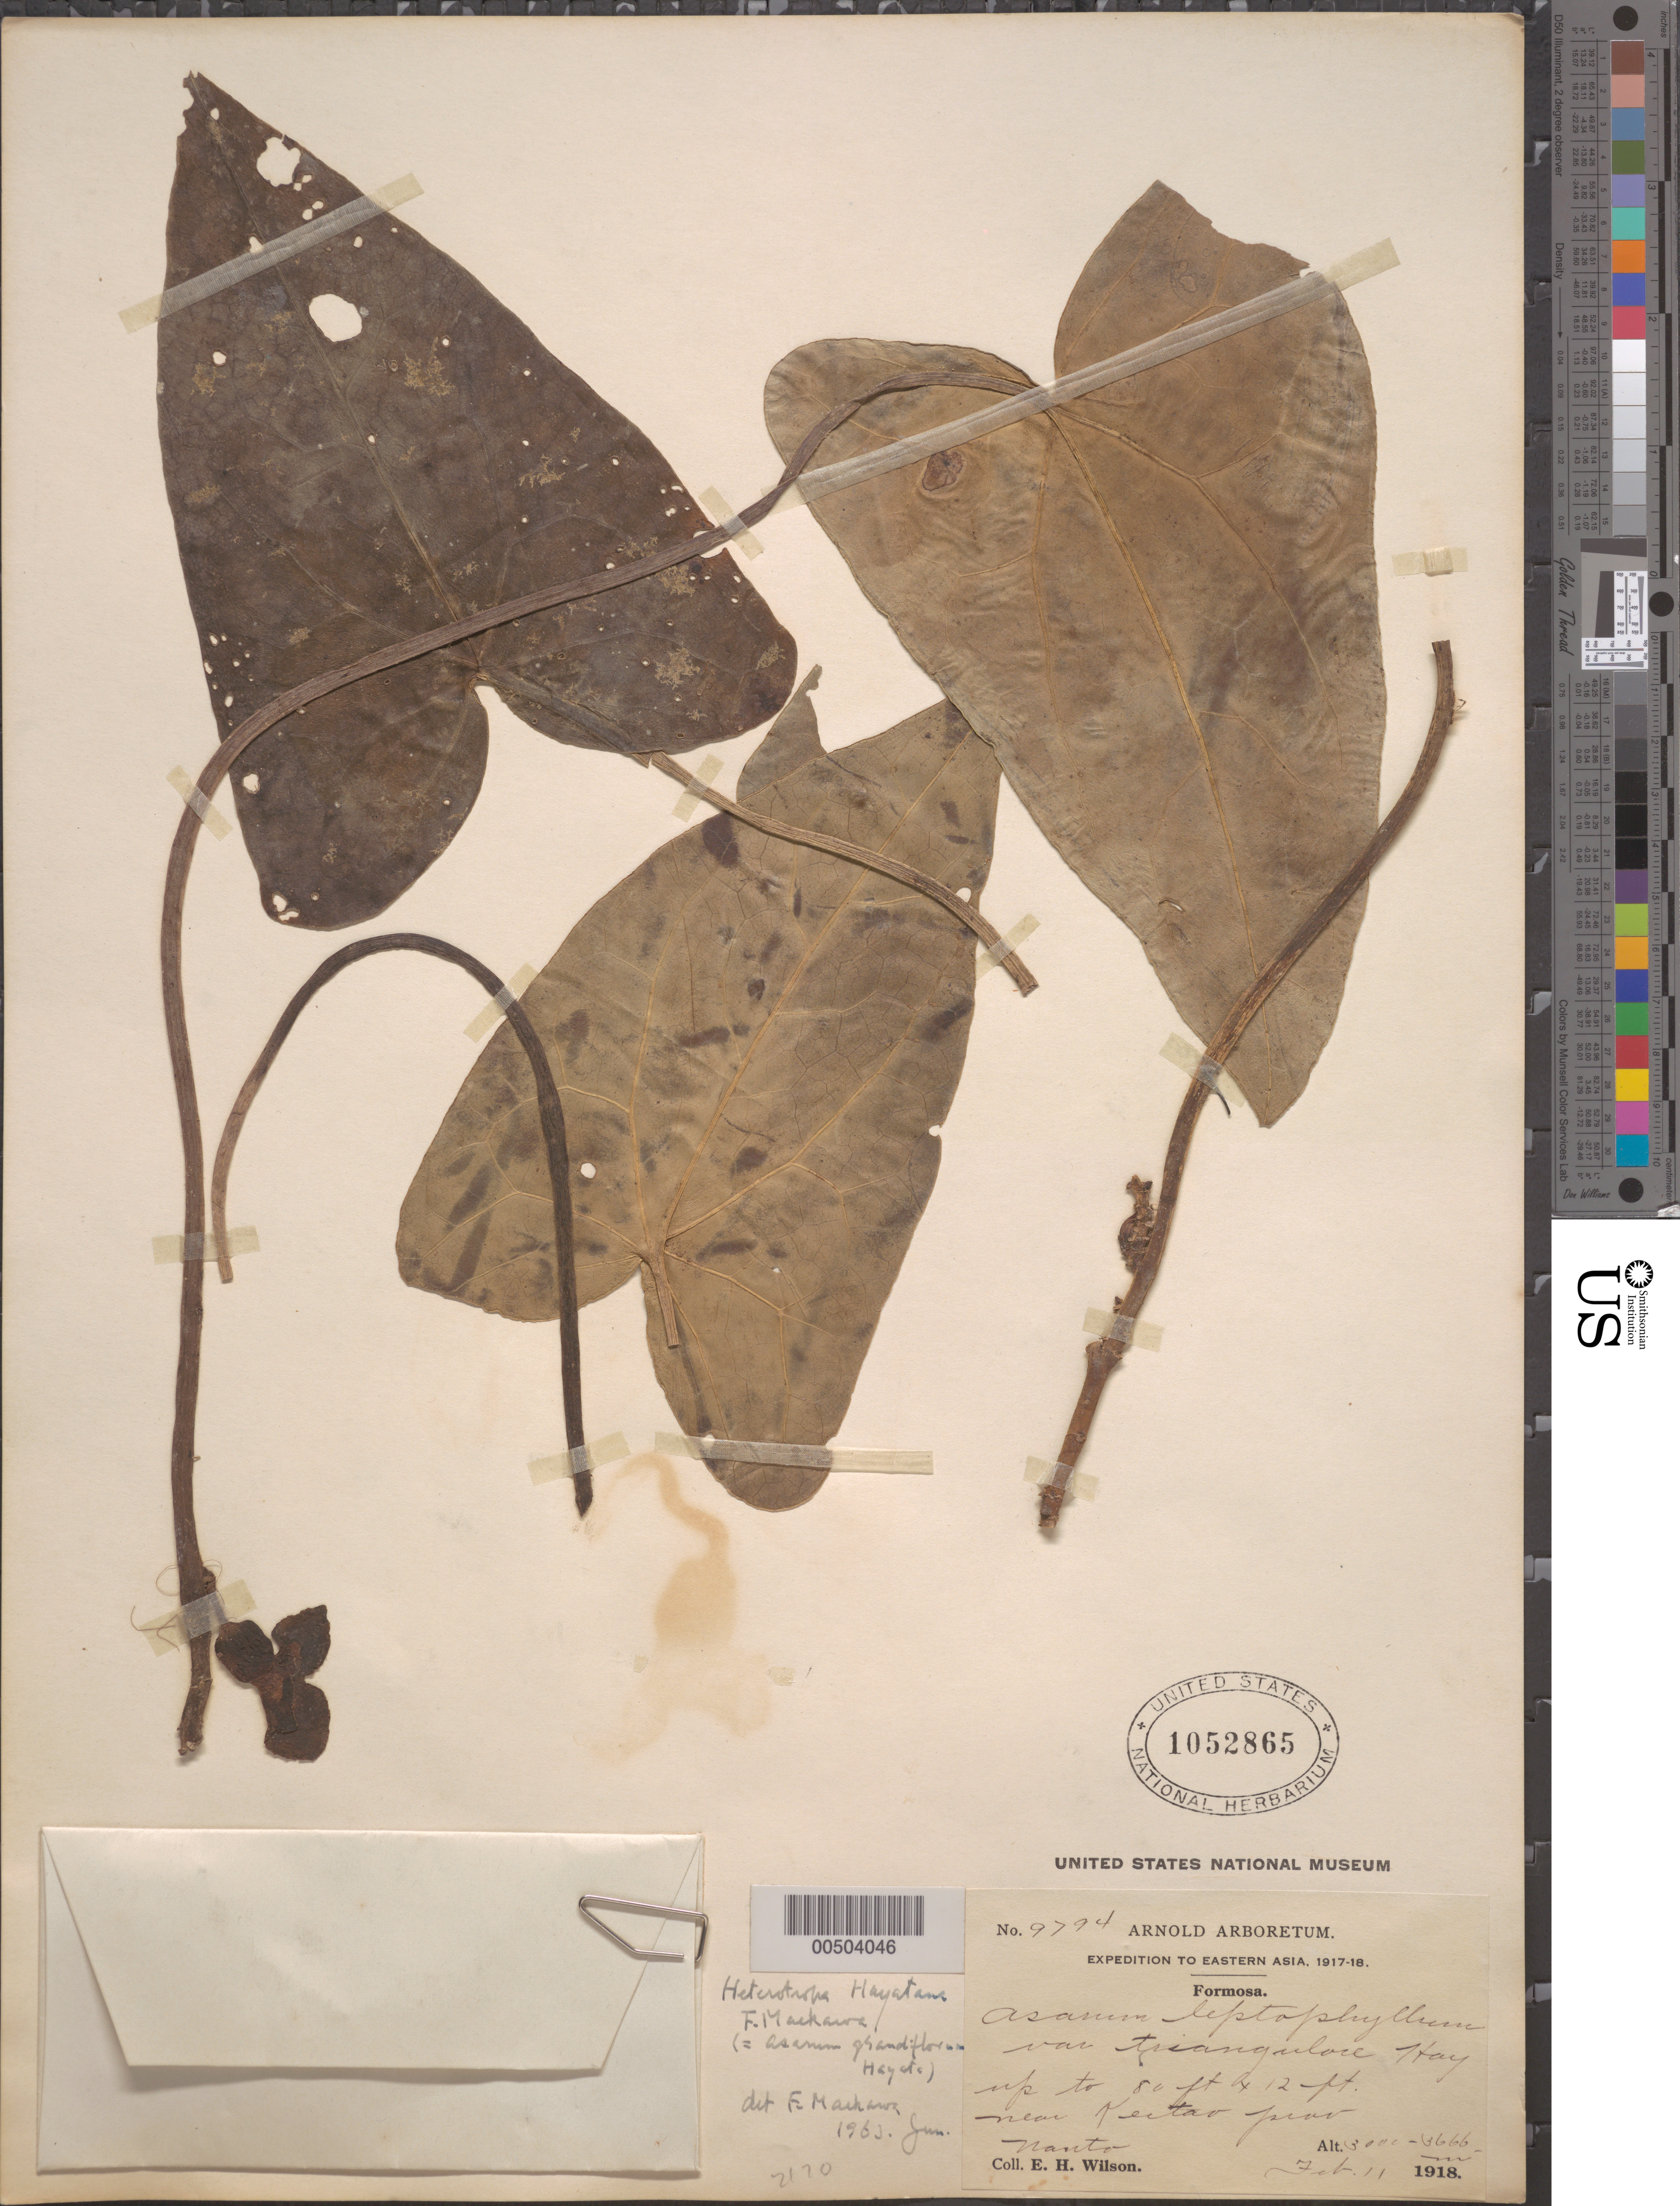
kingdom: Plantae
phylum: Tracheophyta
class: Magnoliopsida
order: Piperales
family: Aristolochiaceae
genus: Asarum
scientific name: Asarum leptaphyllum var. triangulove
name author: Hayata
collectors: E. H. Wilson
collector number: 9794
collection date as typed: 11 Feb 1918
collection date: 1918-02-11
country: Taiwan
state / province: T'ai-wan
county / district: Nan Tou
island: Taiwan [Formosa]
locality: Pecto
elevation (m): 3000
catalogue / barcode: US 1052865